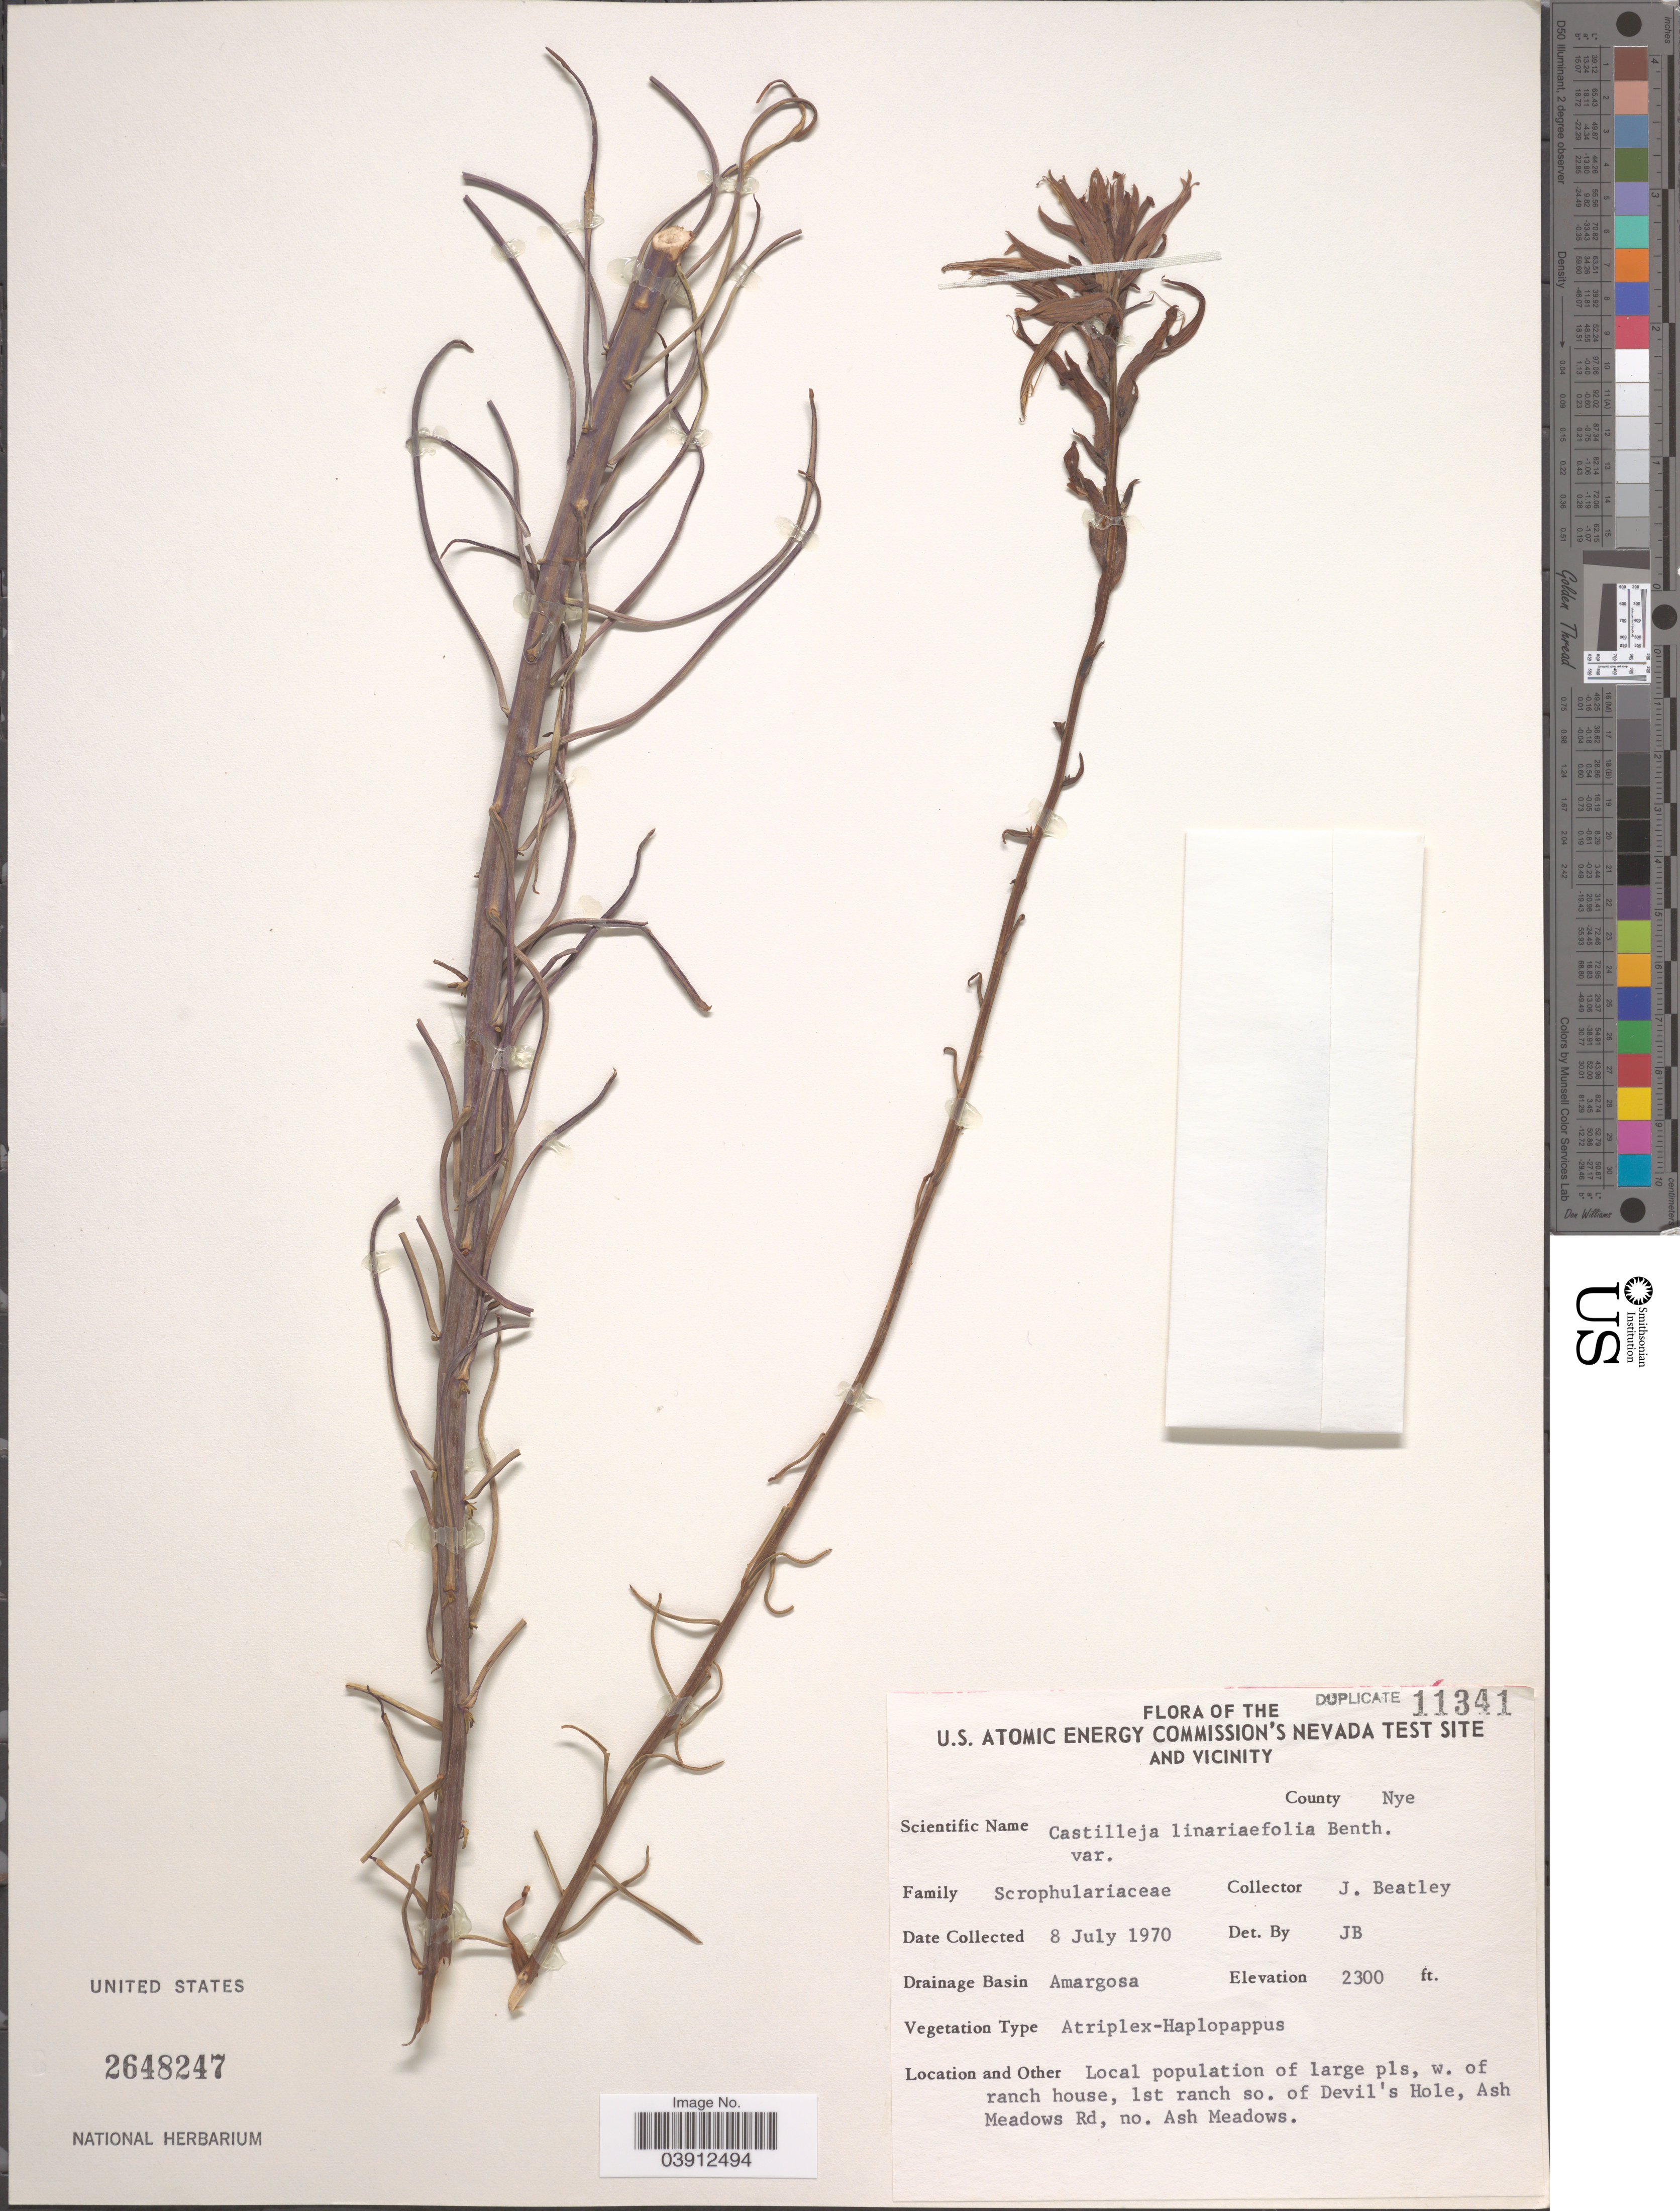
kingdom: Plantae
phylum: Tracheophyta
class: Magnoliopsida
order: Lamiales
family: Orobanchaceae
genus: Castilleja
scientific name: Castilleja linariifolia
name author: Benth.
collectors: J. C. Beatley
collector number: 11341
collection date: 1970-07-08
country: United States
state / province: Nevada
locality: U.S. Atomic Energy Commission's Nevada Test Site And Vicinity. County Nye. Drainage Basin Amargosa. W. of ranch house, 1st ranch so. of Devil's Hole, Ash Meadows Rd, no. Ash Meadows.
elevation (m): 701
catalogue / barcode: US 2648247